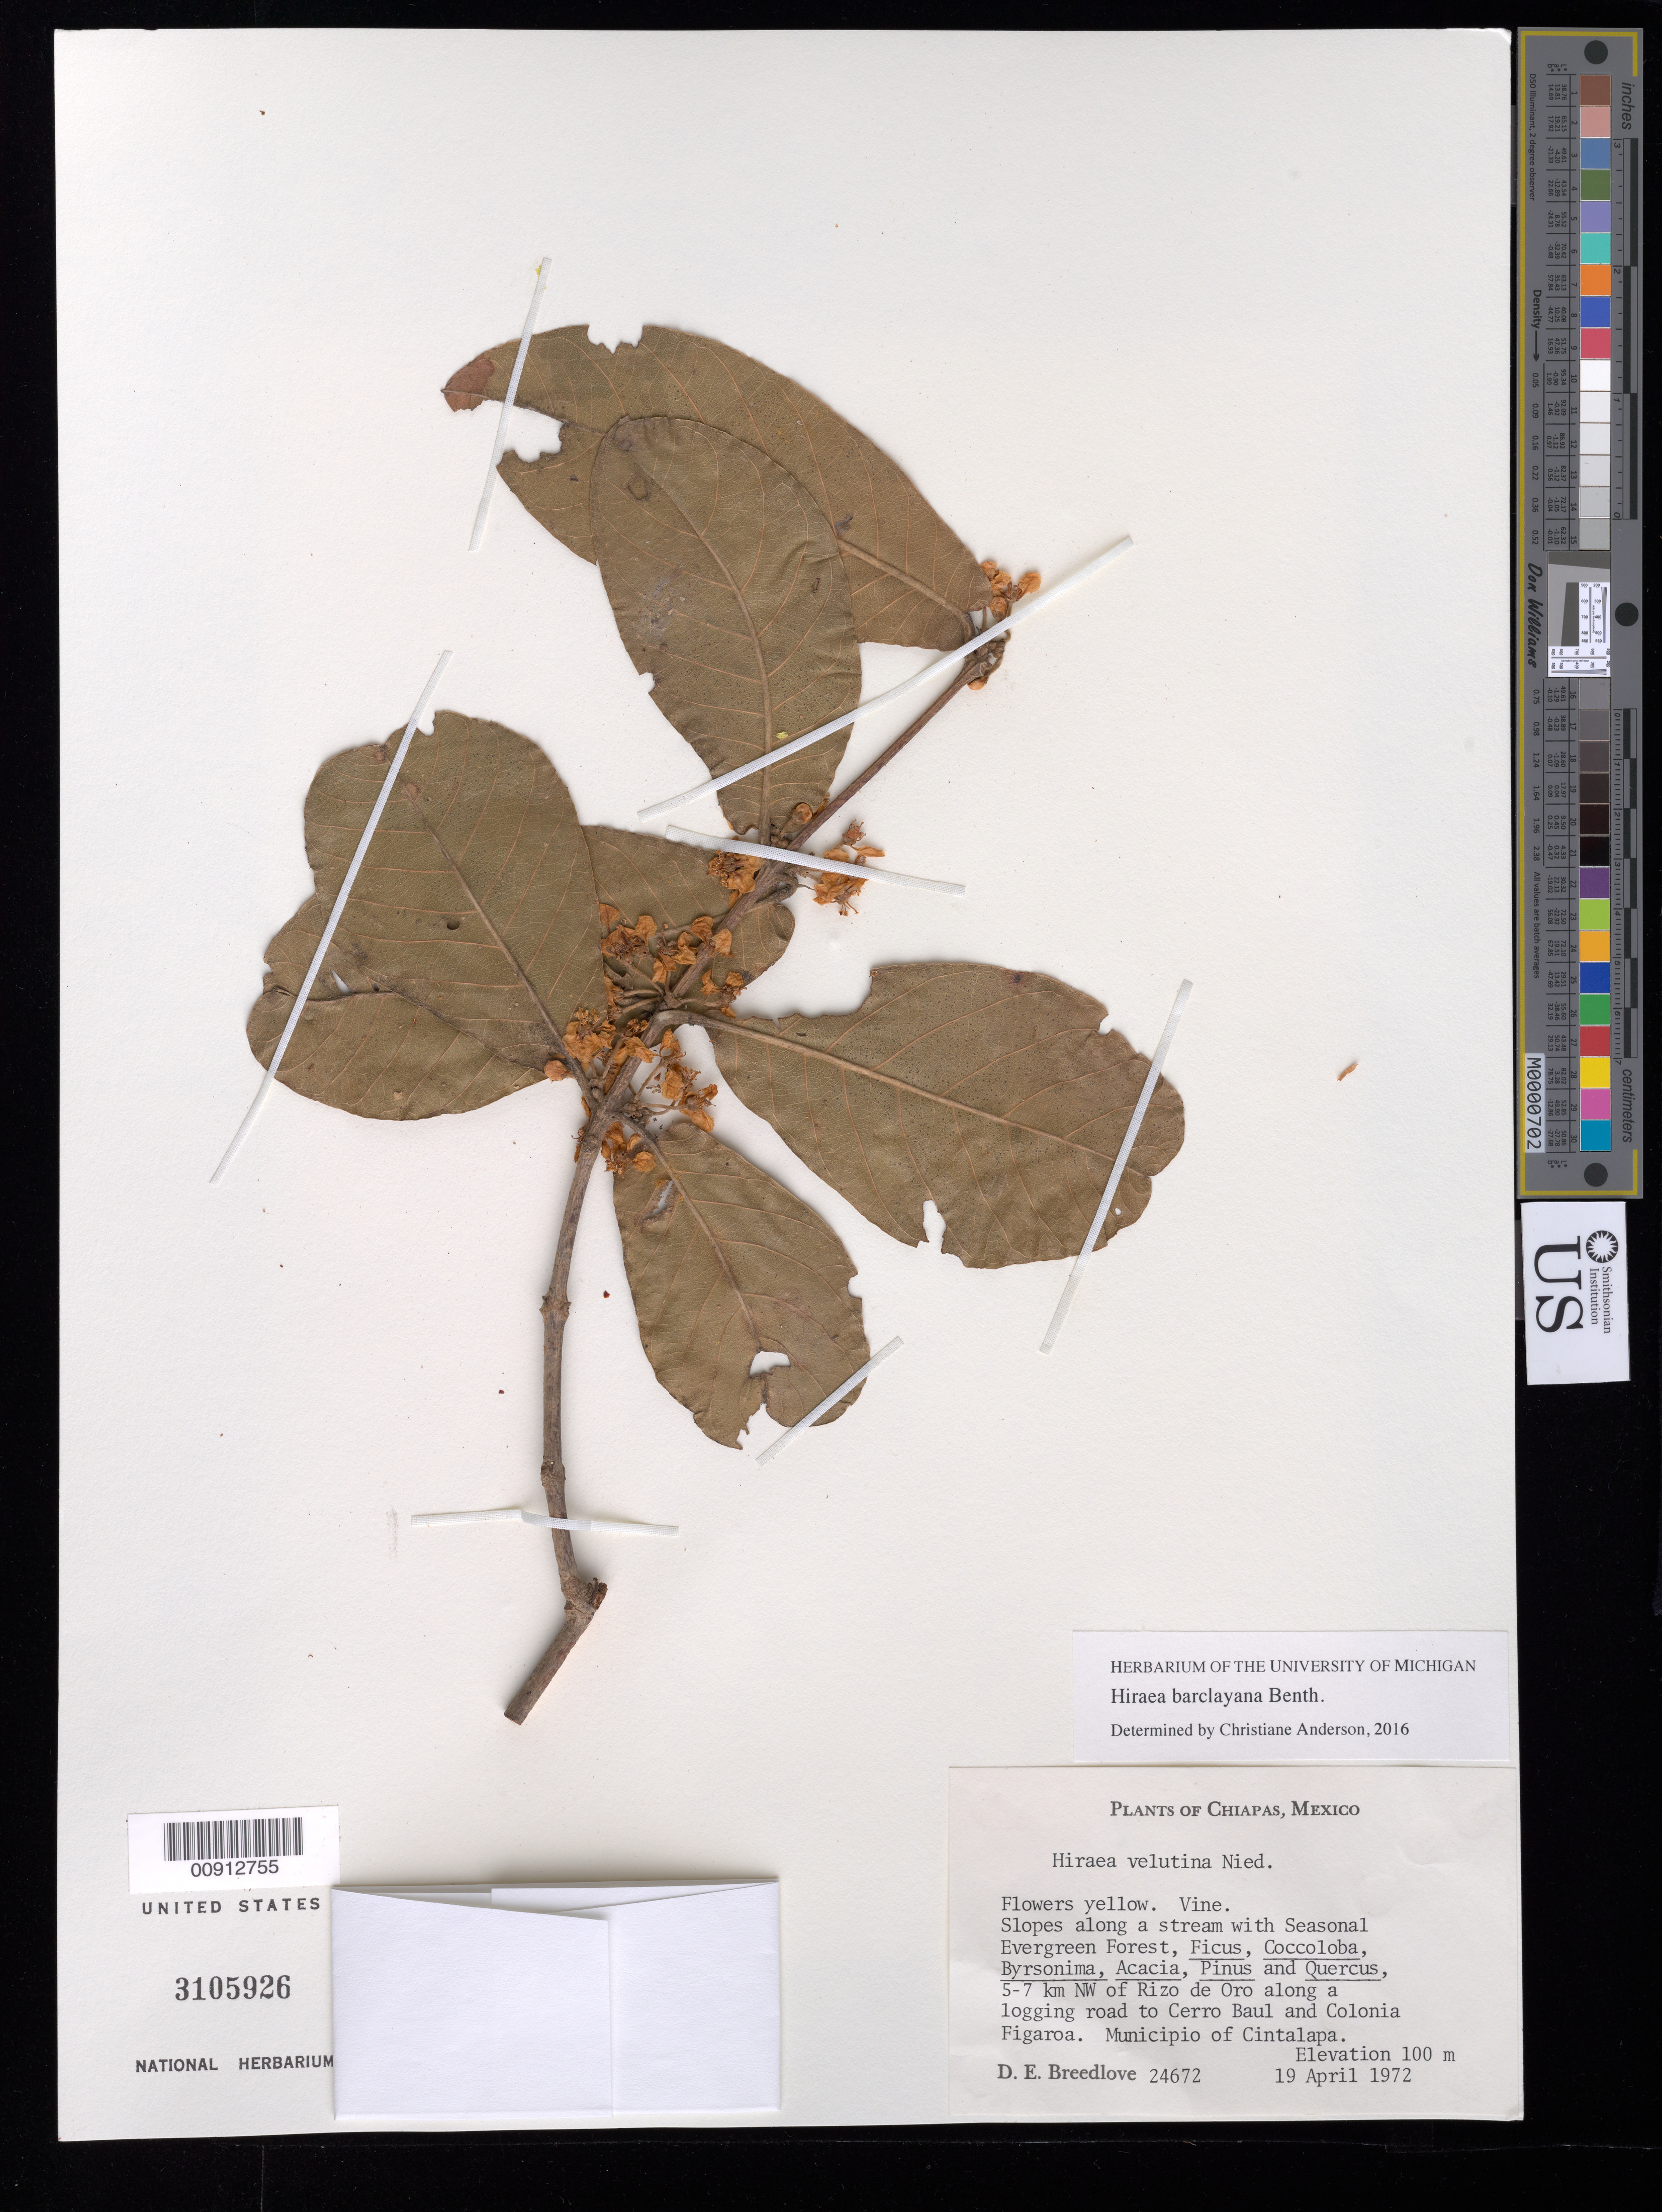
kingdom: Plantae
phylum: Tracheophyta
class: Magnoliopsida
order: Malpighiales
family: Malpighiaceae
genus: Hiraea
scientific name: Hiraea barclayana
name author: Benth.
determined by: Anderson, C. E., (MICH)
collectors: D. E. Breedlove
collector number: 24672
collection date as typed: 19 Apr 1972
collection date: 1972-04-19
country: Mexico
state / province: Chiapas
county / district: Cintalapa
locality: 5 - 7 Km. NW of Rizo de Oro along a logging road to Cerro Baúl and Colonia Figaroa. Municipio of Cintalapa, Chiapas.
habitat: Slopes along stream with Seasonal Evergreen Forest, Ficus, Coccoloba, Byrsonima, Acacia, Pinus and Quercus.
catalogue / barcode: US 3105926